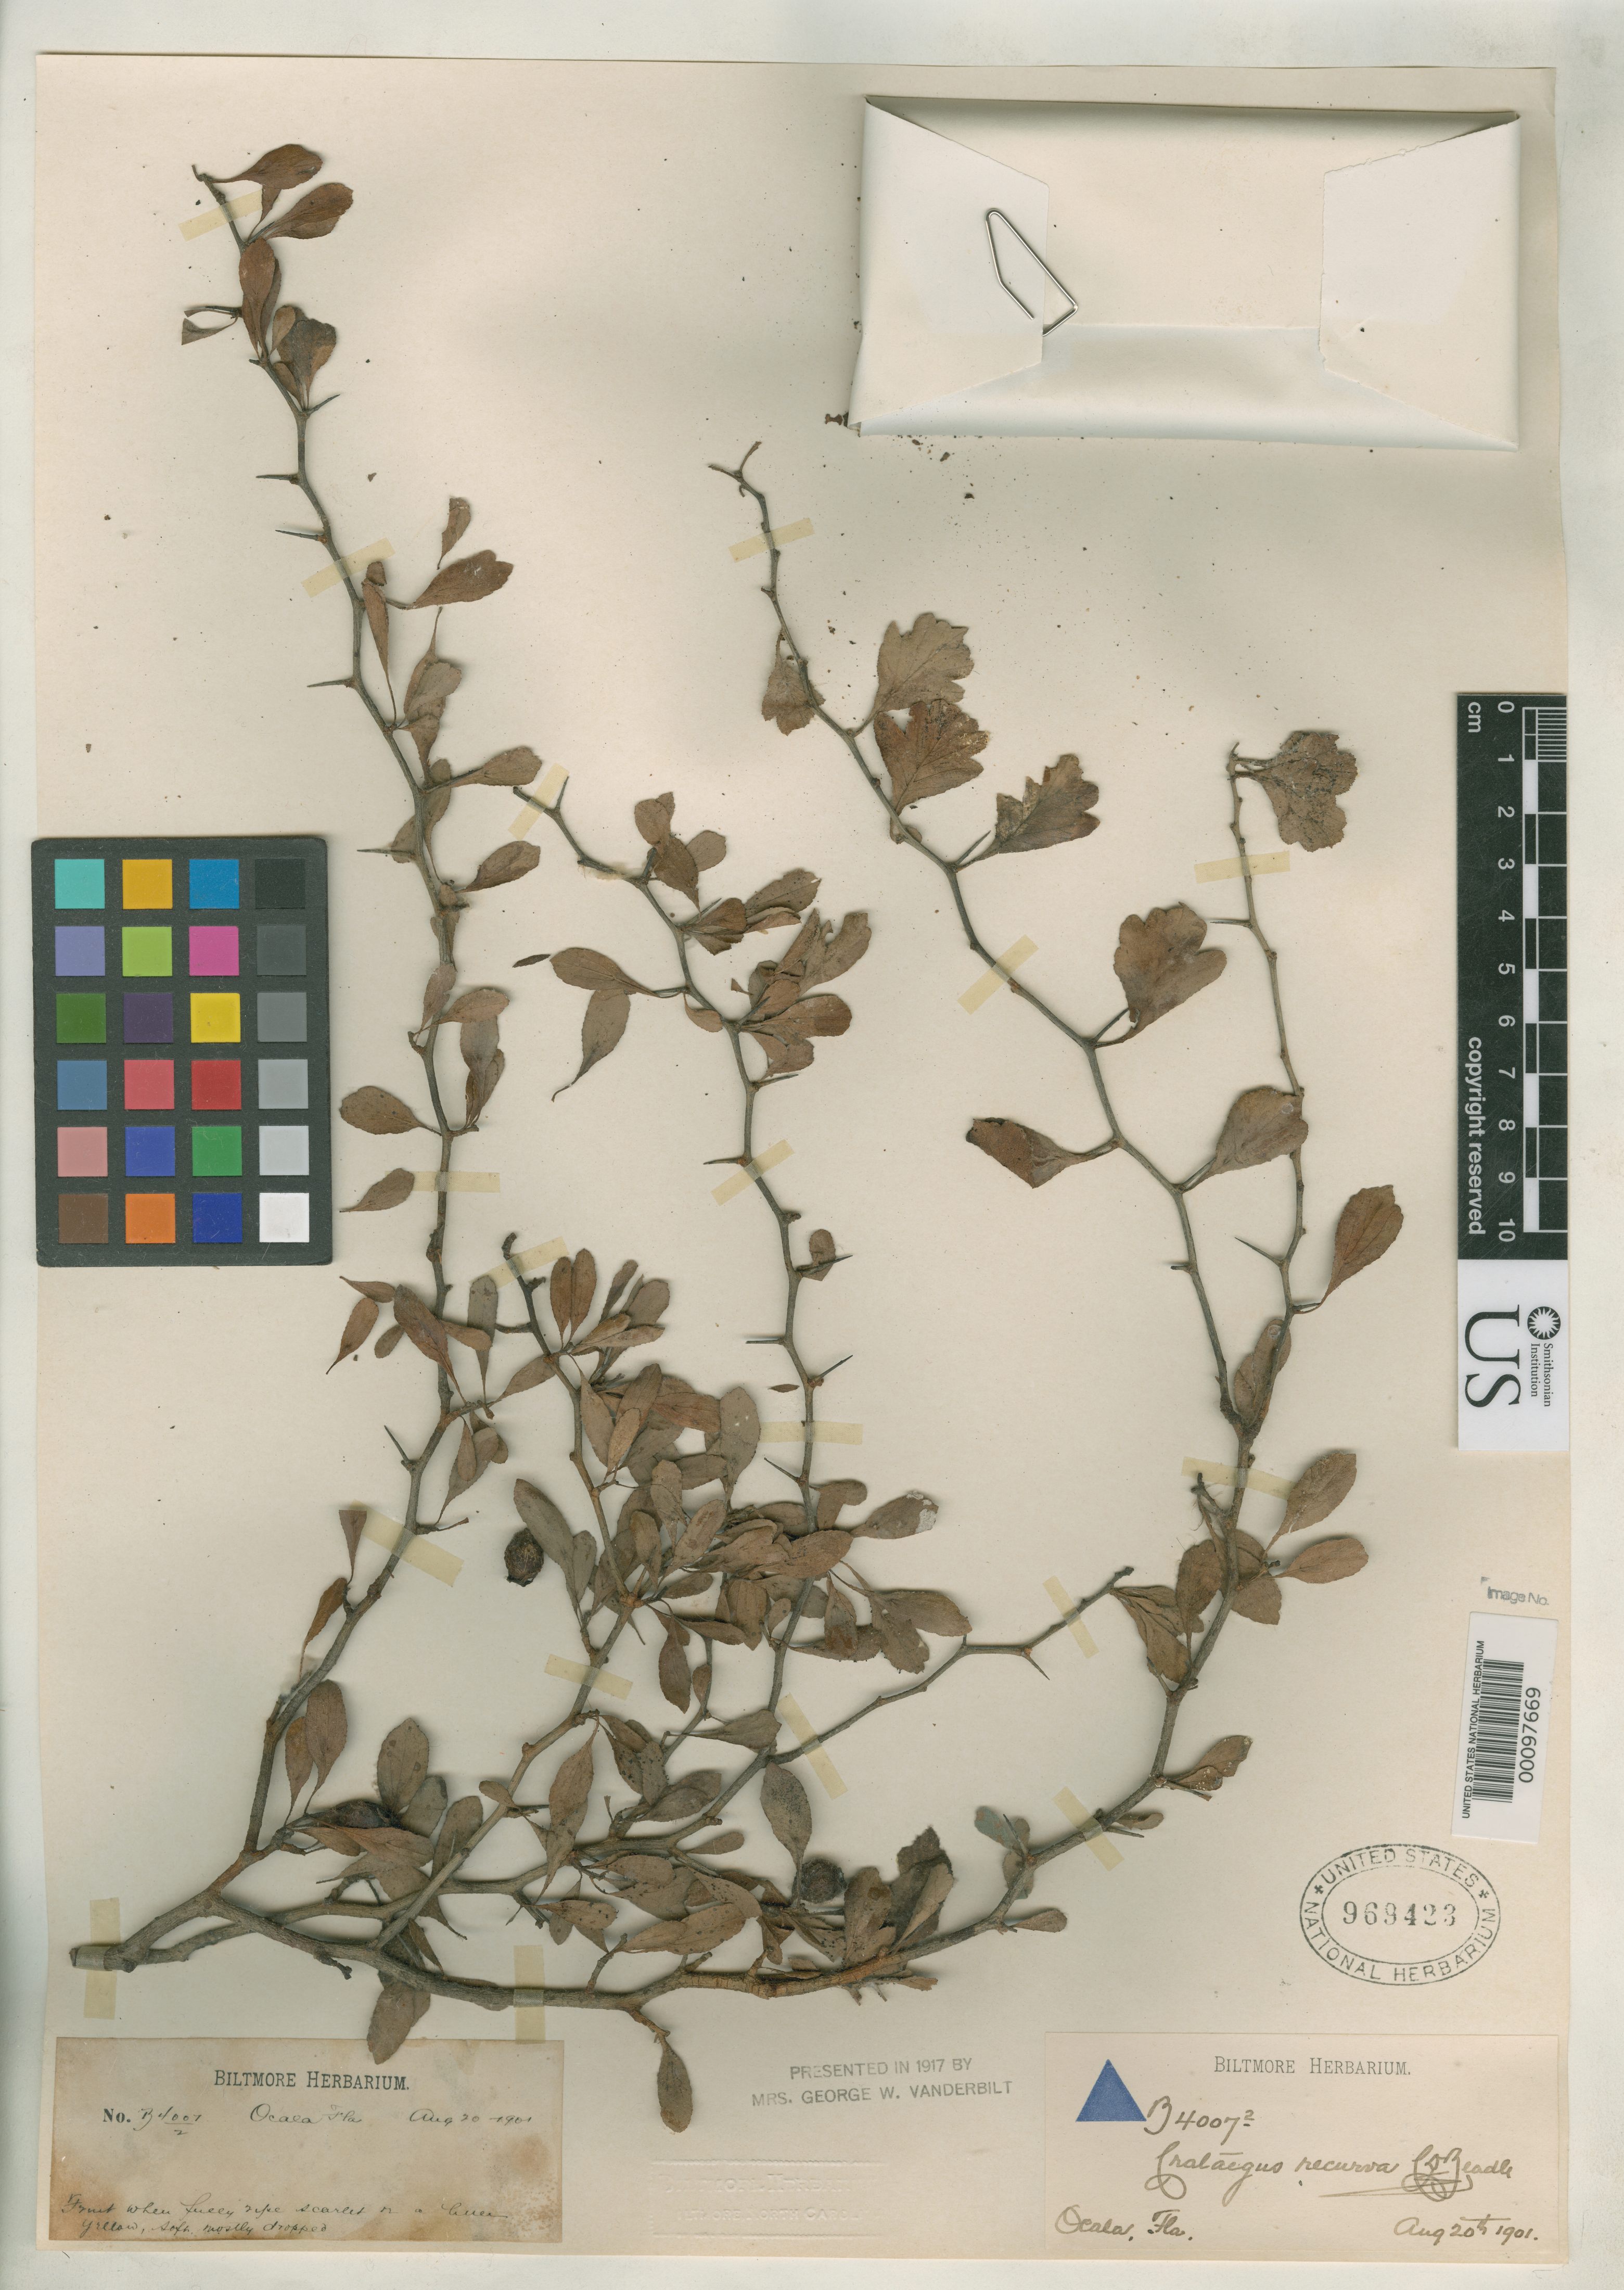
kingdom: Plantae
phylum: Tracheophyta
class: Magnoliopsida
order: Rosales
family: Rosaceae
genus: Crataegus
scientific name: Crataegus recurva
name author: Beadle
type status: Syntype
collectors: ex herb. Biltmore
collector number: B 4007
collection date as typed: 20 Aug 1901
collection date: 1901-08-20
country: United States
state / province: Florida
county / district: Marion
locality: Ocala.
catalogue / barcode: US 969423